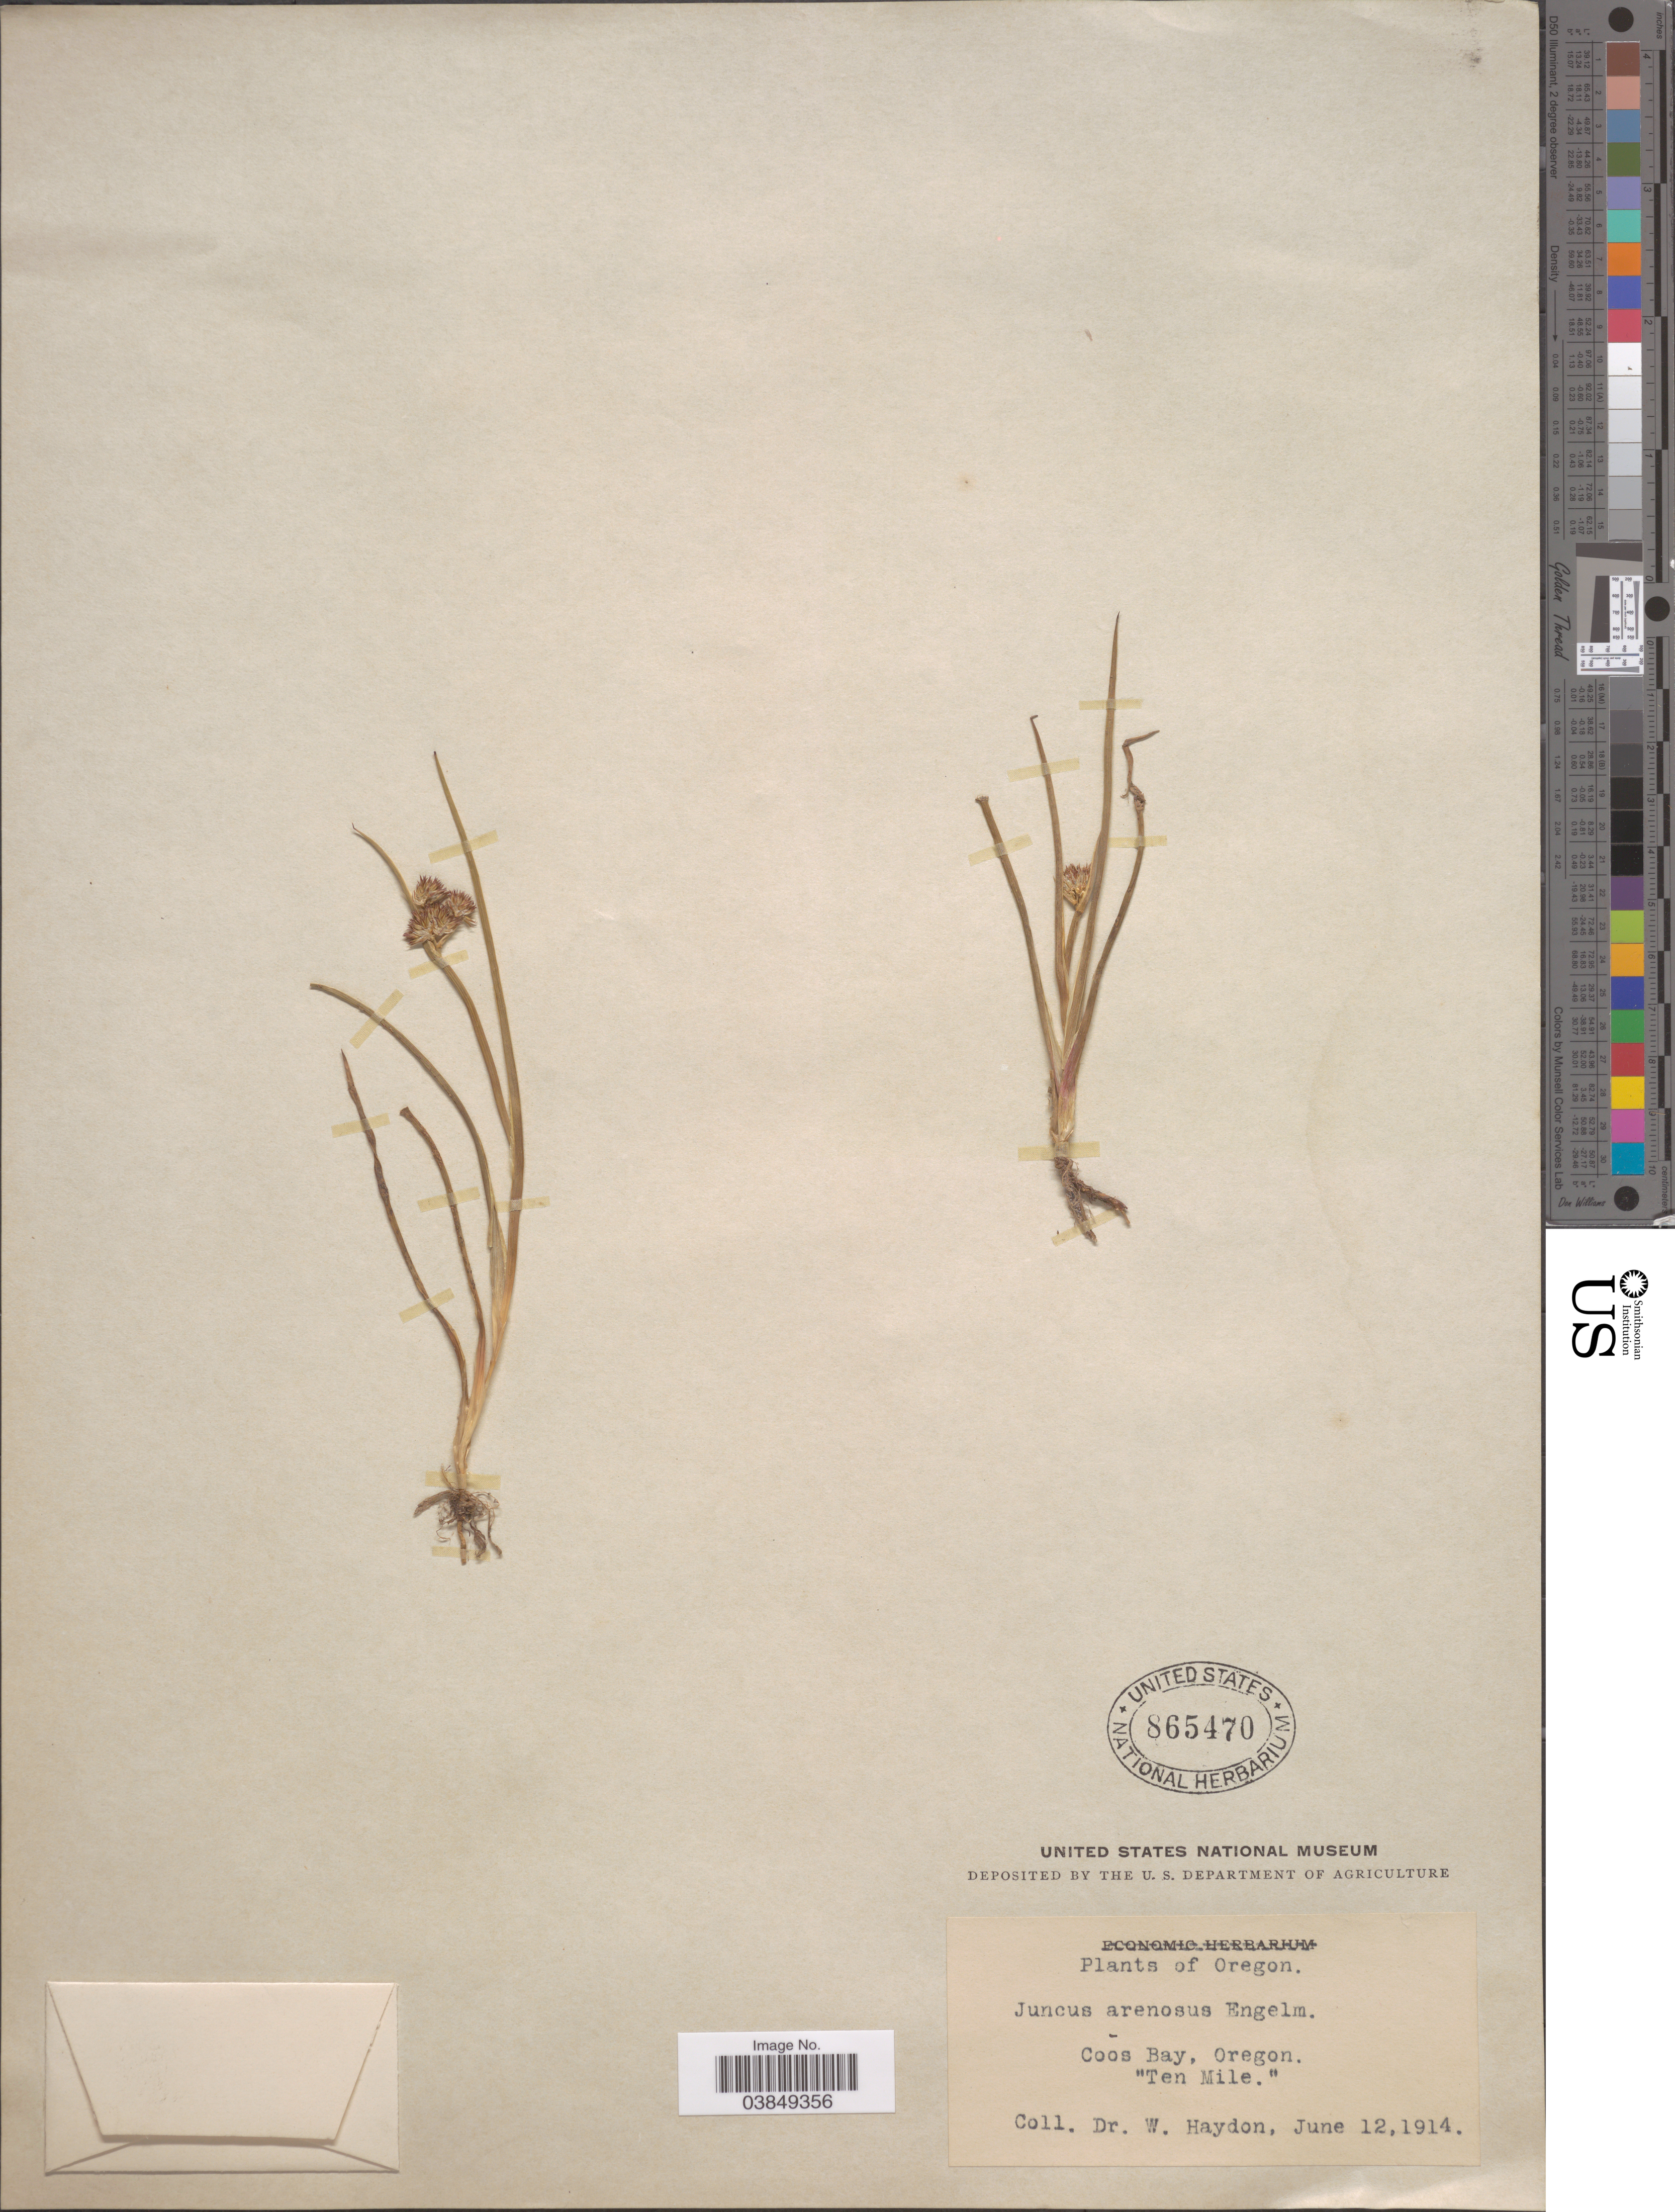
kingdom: Plantae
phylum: Tracheophyta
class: Liliopsida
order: Poales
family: Juncaceae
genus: Juncus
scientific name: Juncus ensifolius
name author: Wikstr.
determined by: Strong, Mark T., (BOT), Smithsonian Institution - National Museum of Natural History (UNITED STATES)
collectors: W. Haydon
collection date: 1914-06-12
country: United States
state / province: Oregon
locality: Coos Bay, 'Ten Mile.'.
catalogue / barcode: US 865470